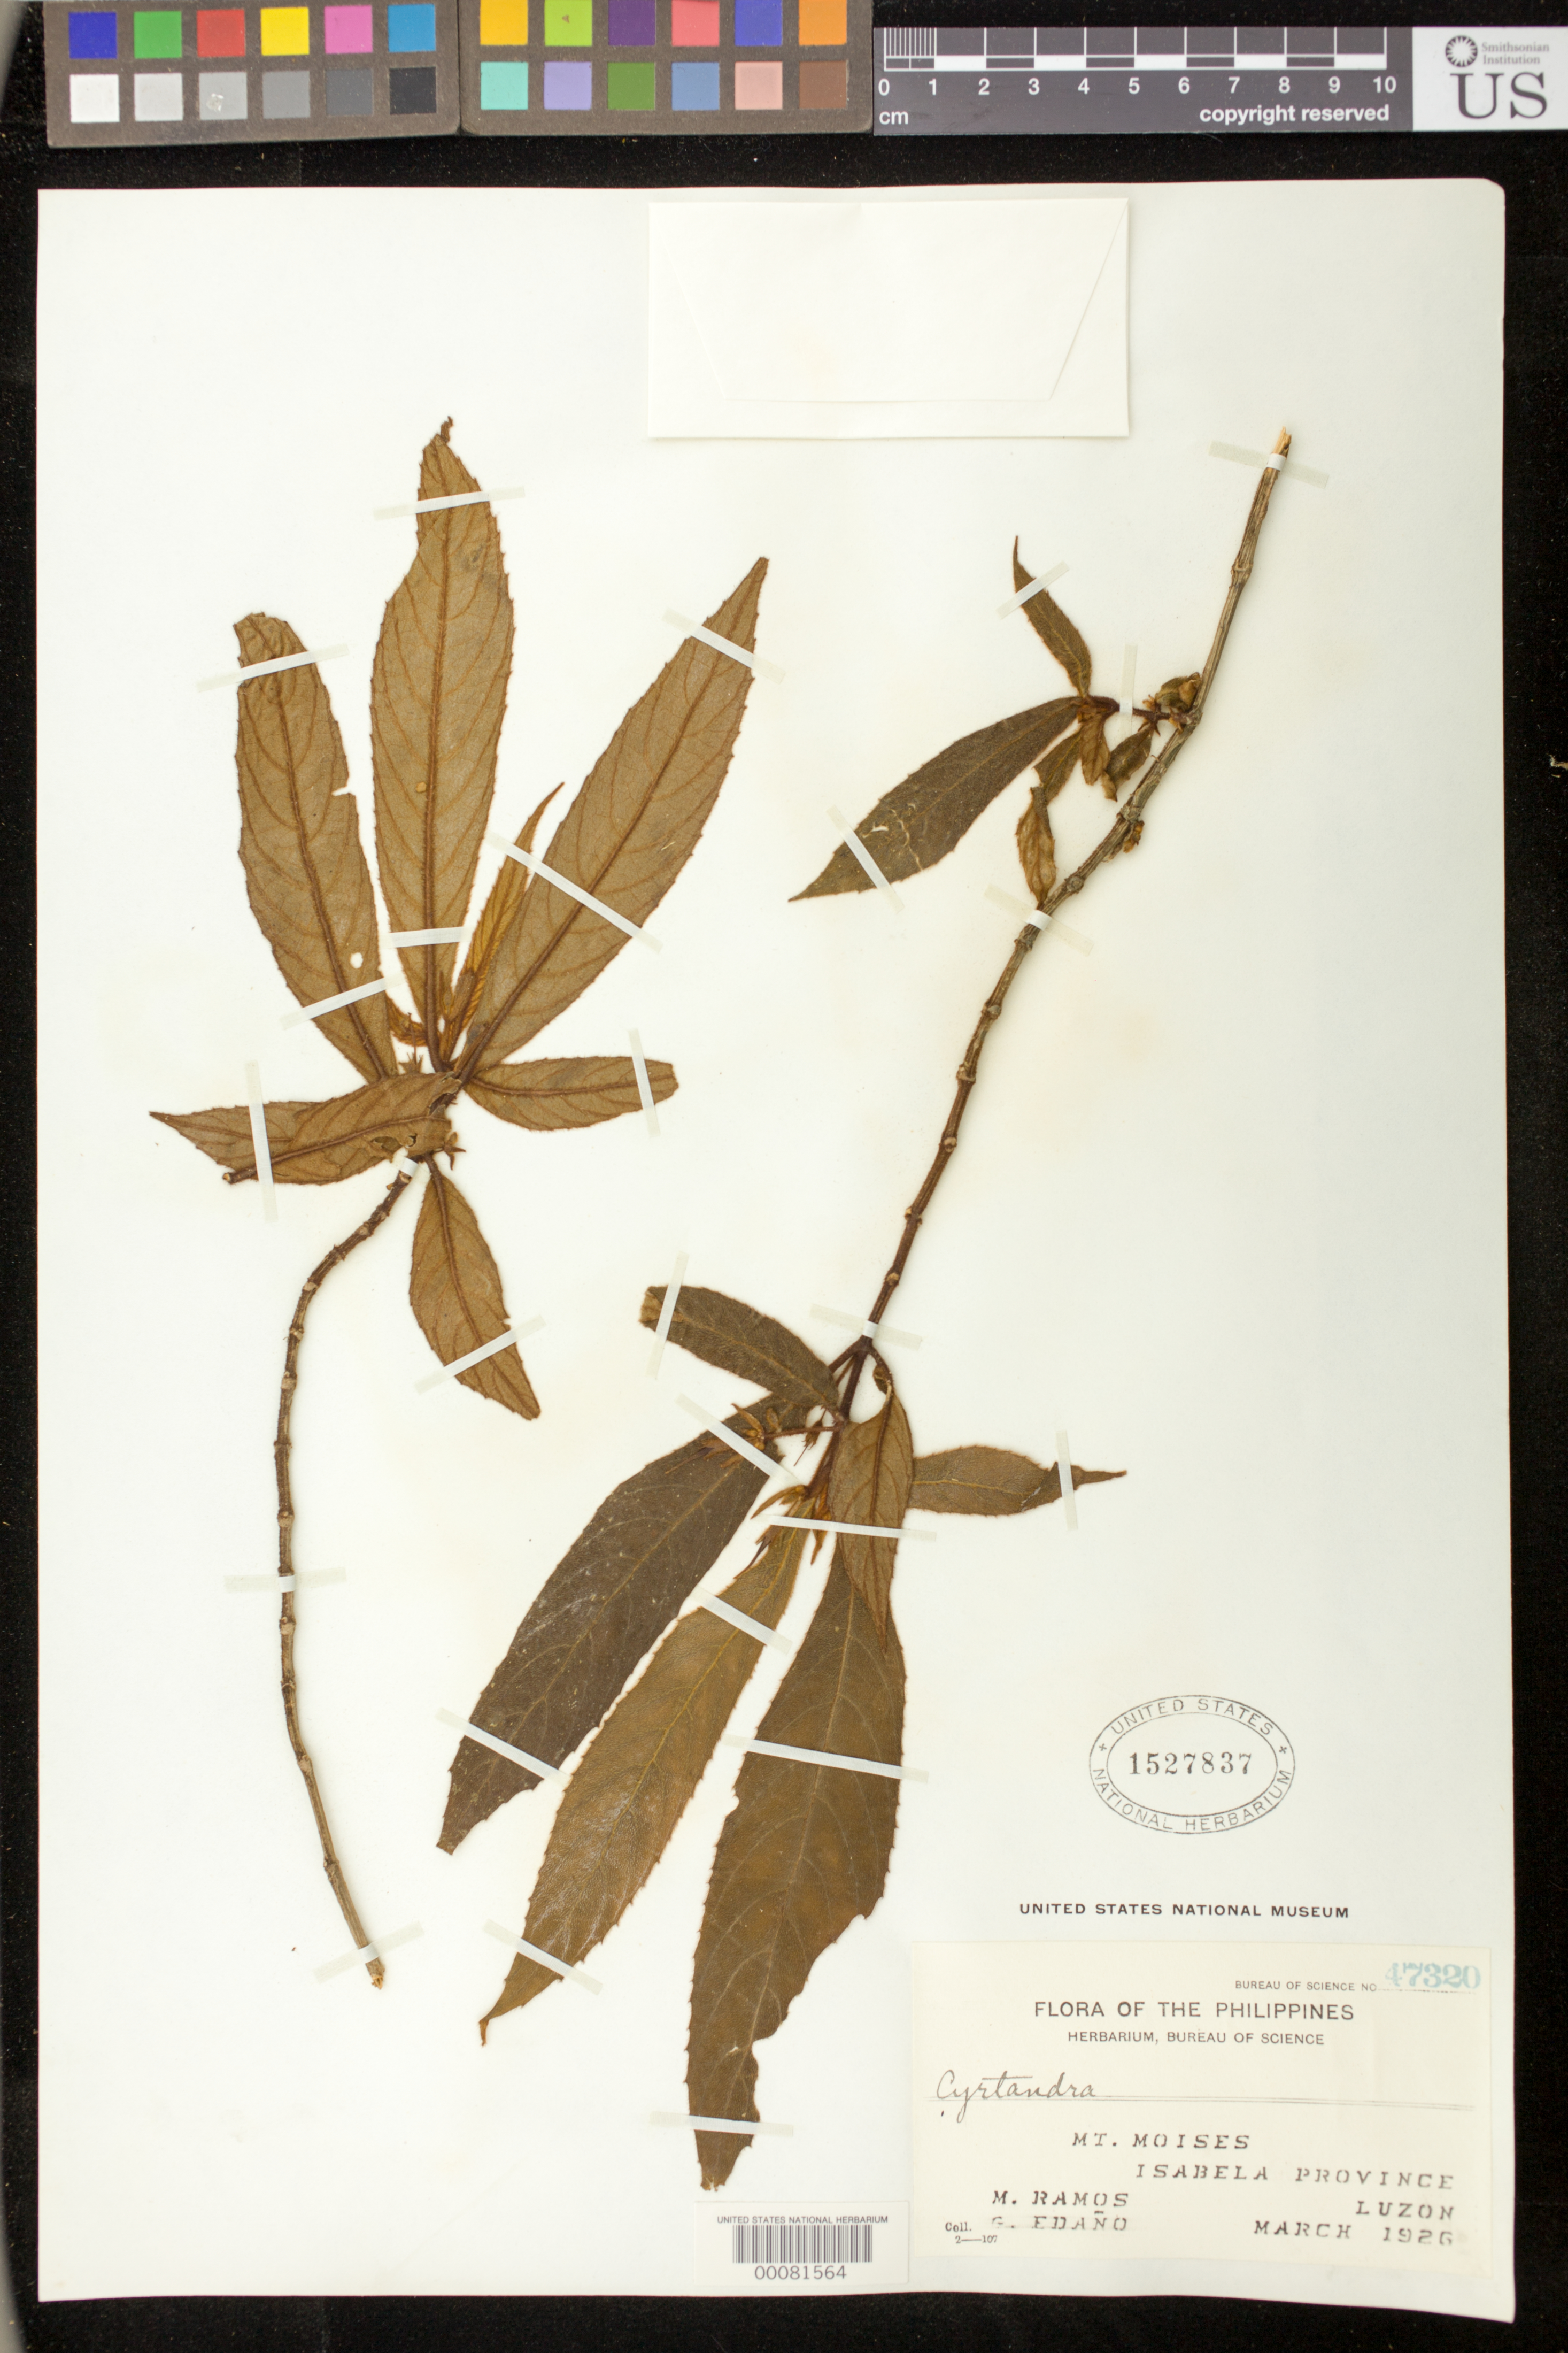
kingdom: Plantae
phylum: Tracheophyta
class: Magnoliopsida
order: Lamiales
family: Gesneriaceae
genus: Cyrtandra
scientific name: Cyrtandra aeruginosa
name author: Quisumb.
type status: Isolectotype; Type Collection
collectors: M. Ramos & G. E. Edaño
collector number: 47320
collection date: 1926-03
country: Philippines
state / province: Cagayan Valley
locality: Mt. Moises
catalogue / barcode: US 1527837